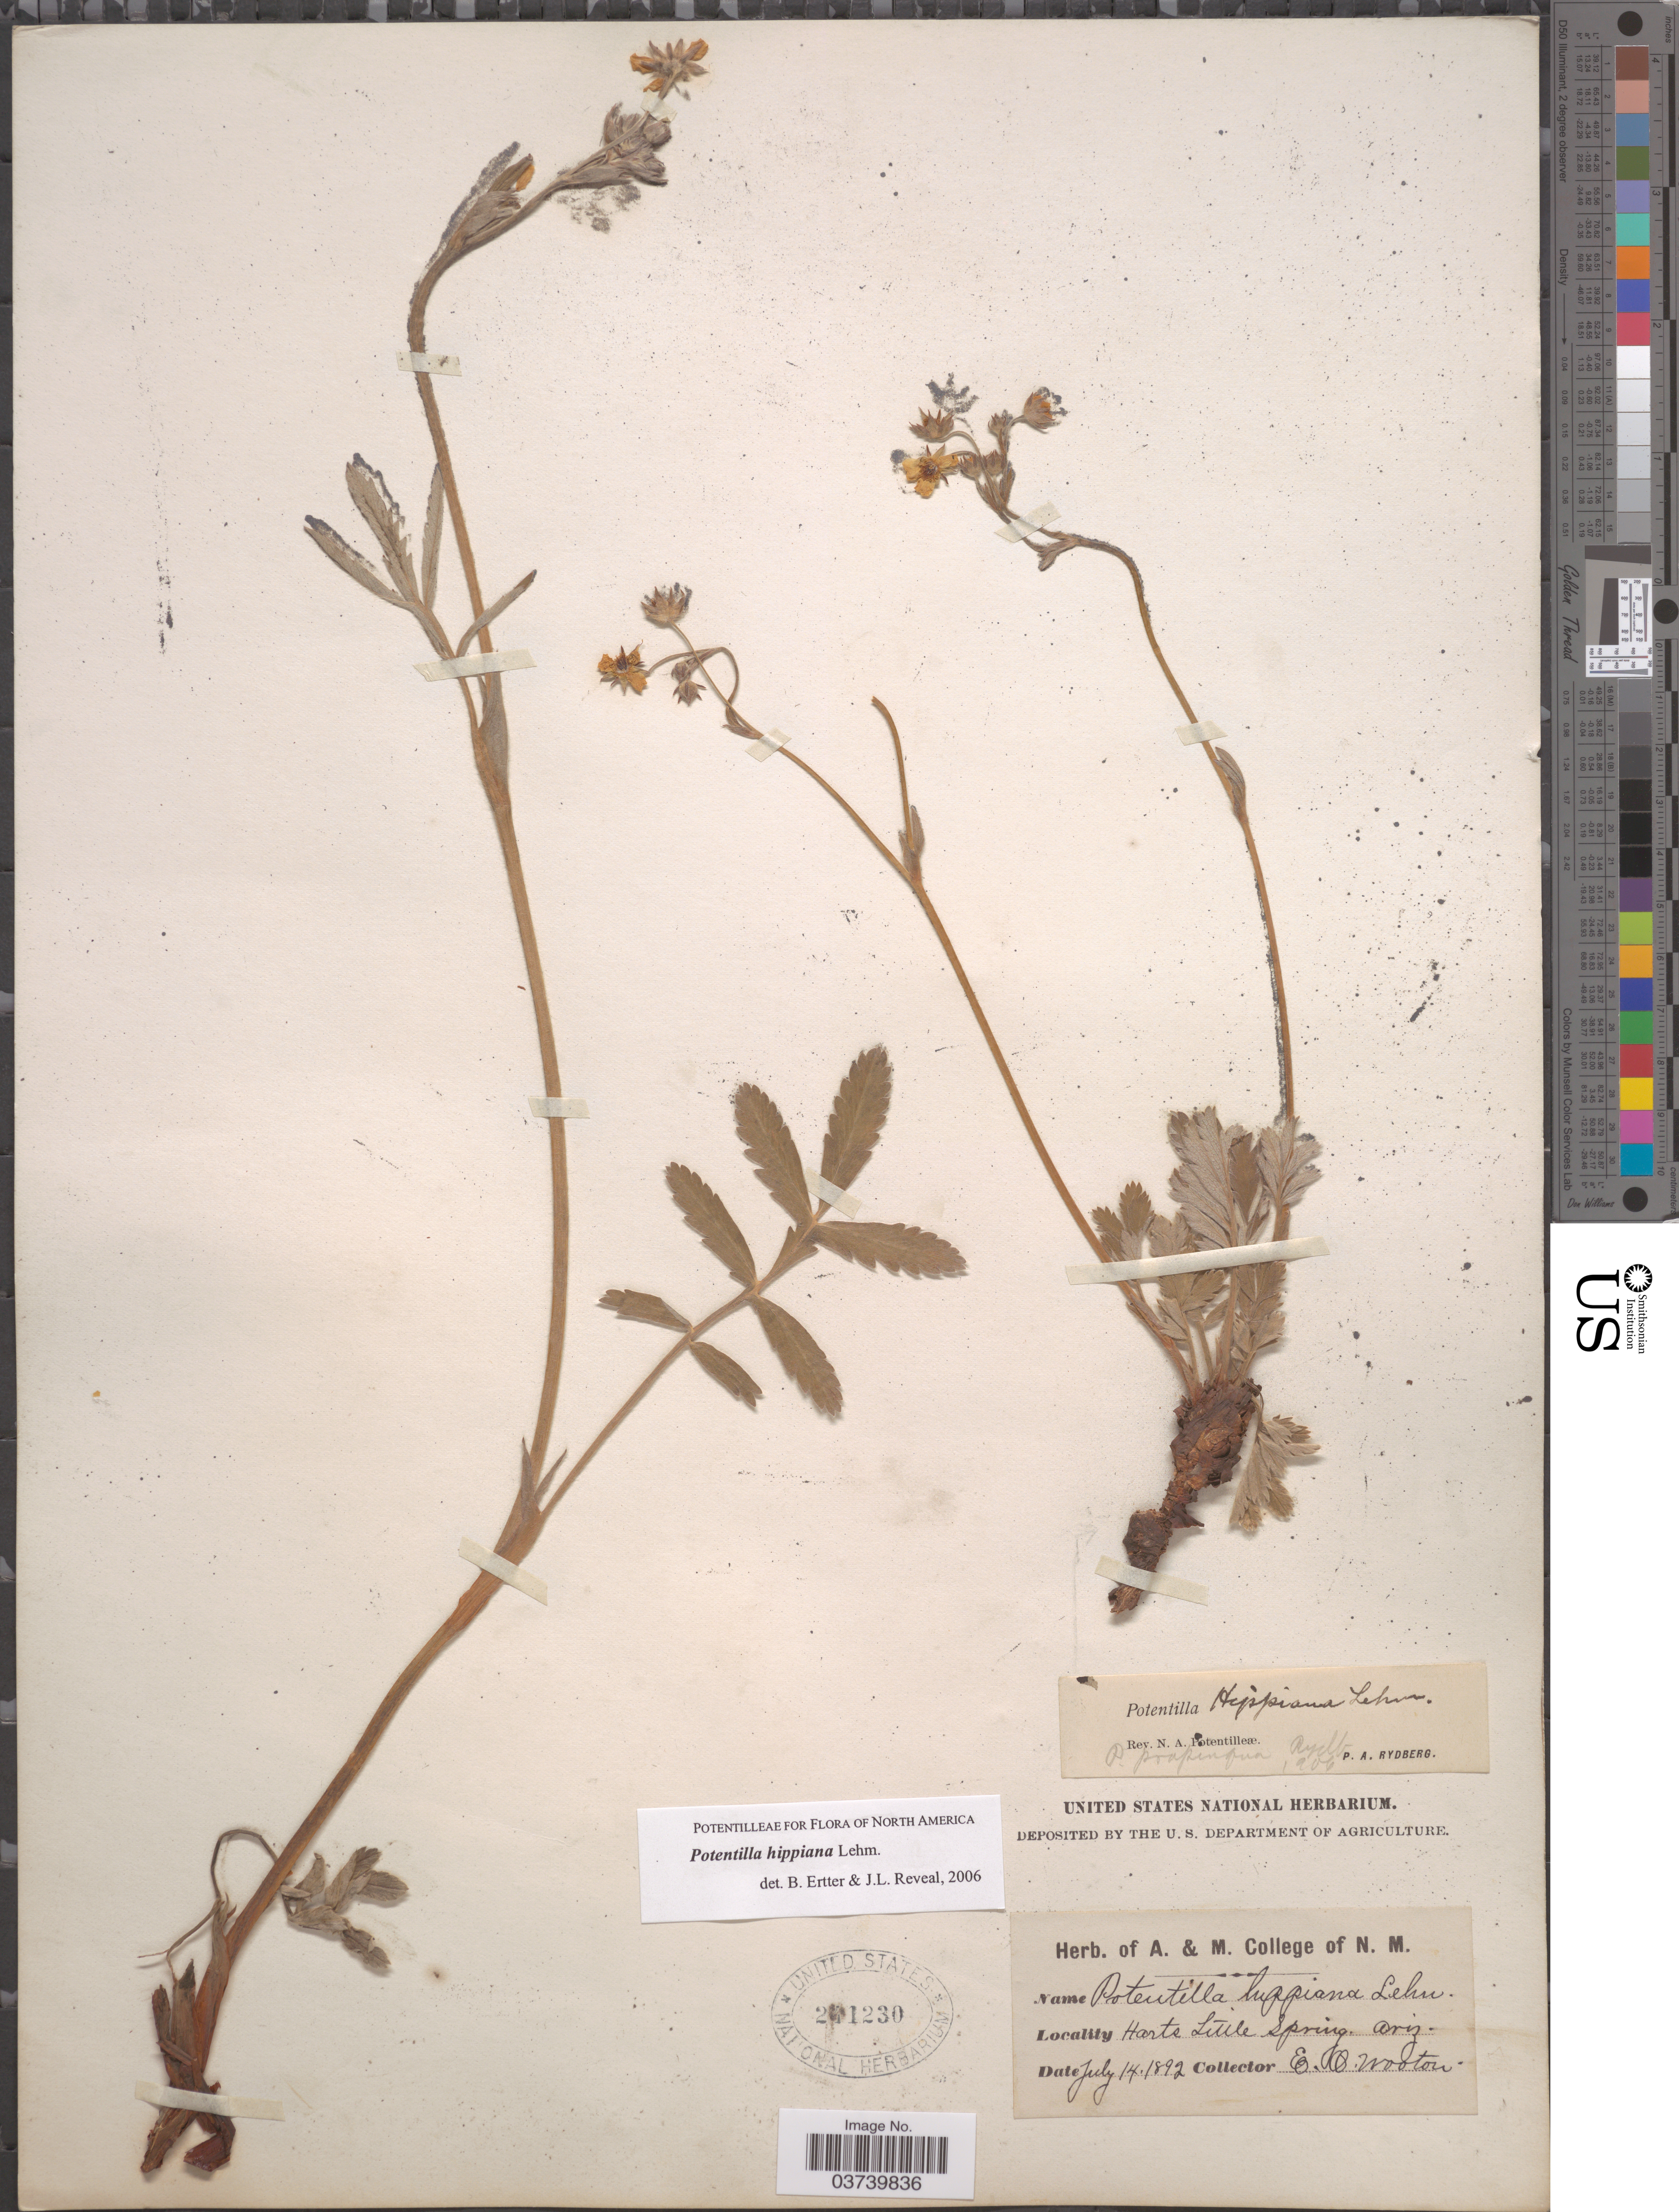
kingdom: Plantae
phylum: Tracheophyta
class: Magnoliopsida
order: Rosales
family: Rosaceae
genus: Potentilla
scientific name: Potentilla hippiana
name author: Lehm.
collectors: E. O. Wooton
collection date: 1892-07-14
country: United States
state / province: Arizona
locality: Harts Little Spring.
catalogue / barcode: US 241230